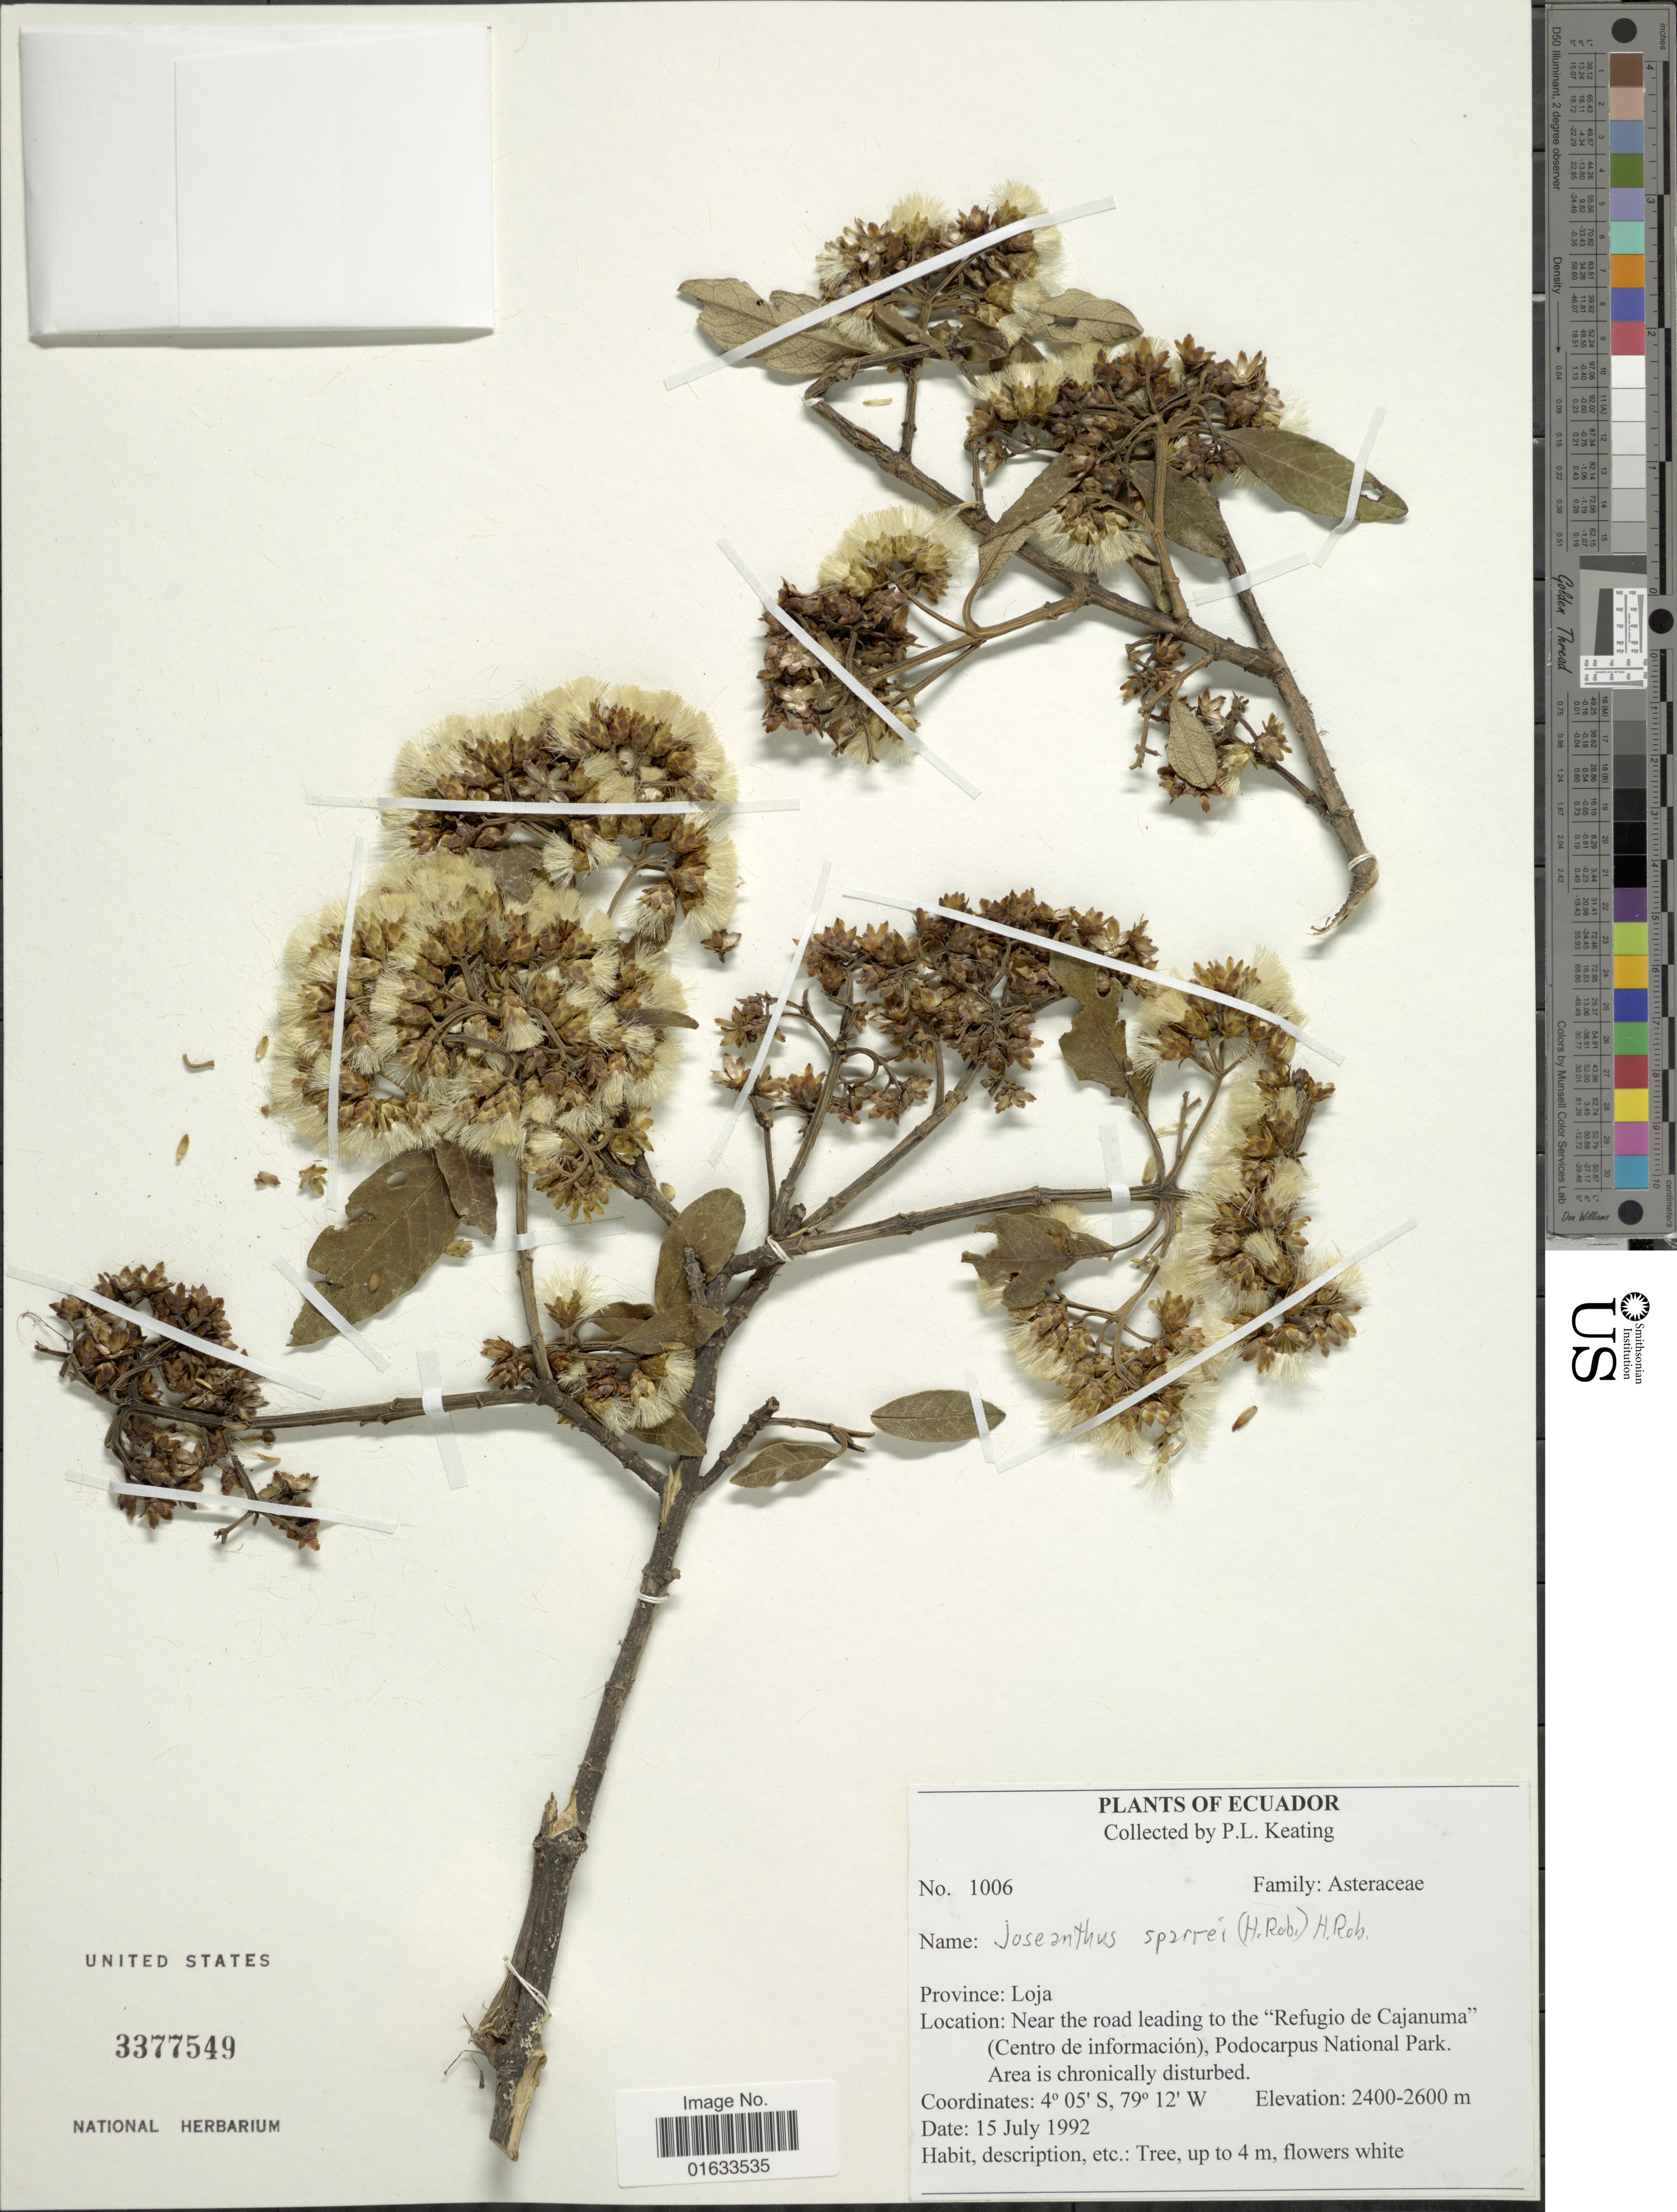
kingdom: Plantae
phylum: Tracheophyta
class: Magnoliopsida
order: Asterales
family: Asteraceae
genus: Joseanthus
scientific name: Joseanthus sparrei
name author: (H. Rob.) H. Rob.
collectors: P. Keating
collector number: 1006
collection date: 1992-07-15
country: Ecuador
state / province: Loja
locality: Province: Loja. Near the road leading to the "Refugio de Cajanuma" (Centro de información), Podocarpus National Park.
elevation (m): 2400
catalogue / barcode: US 3377549